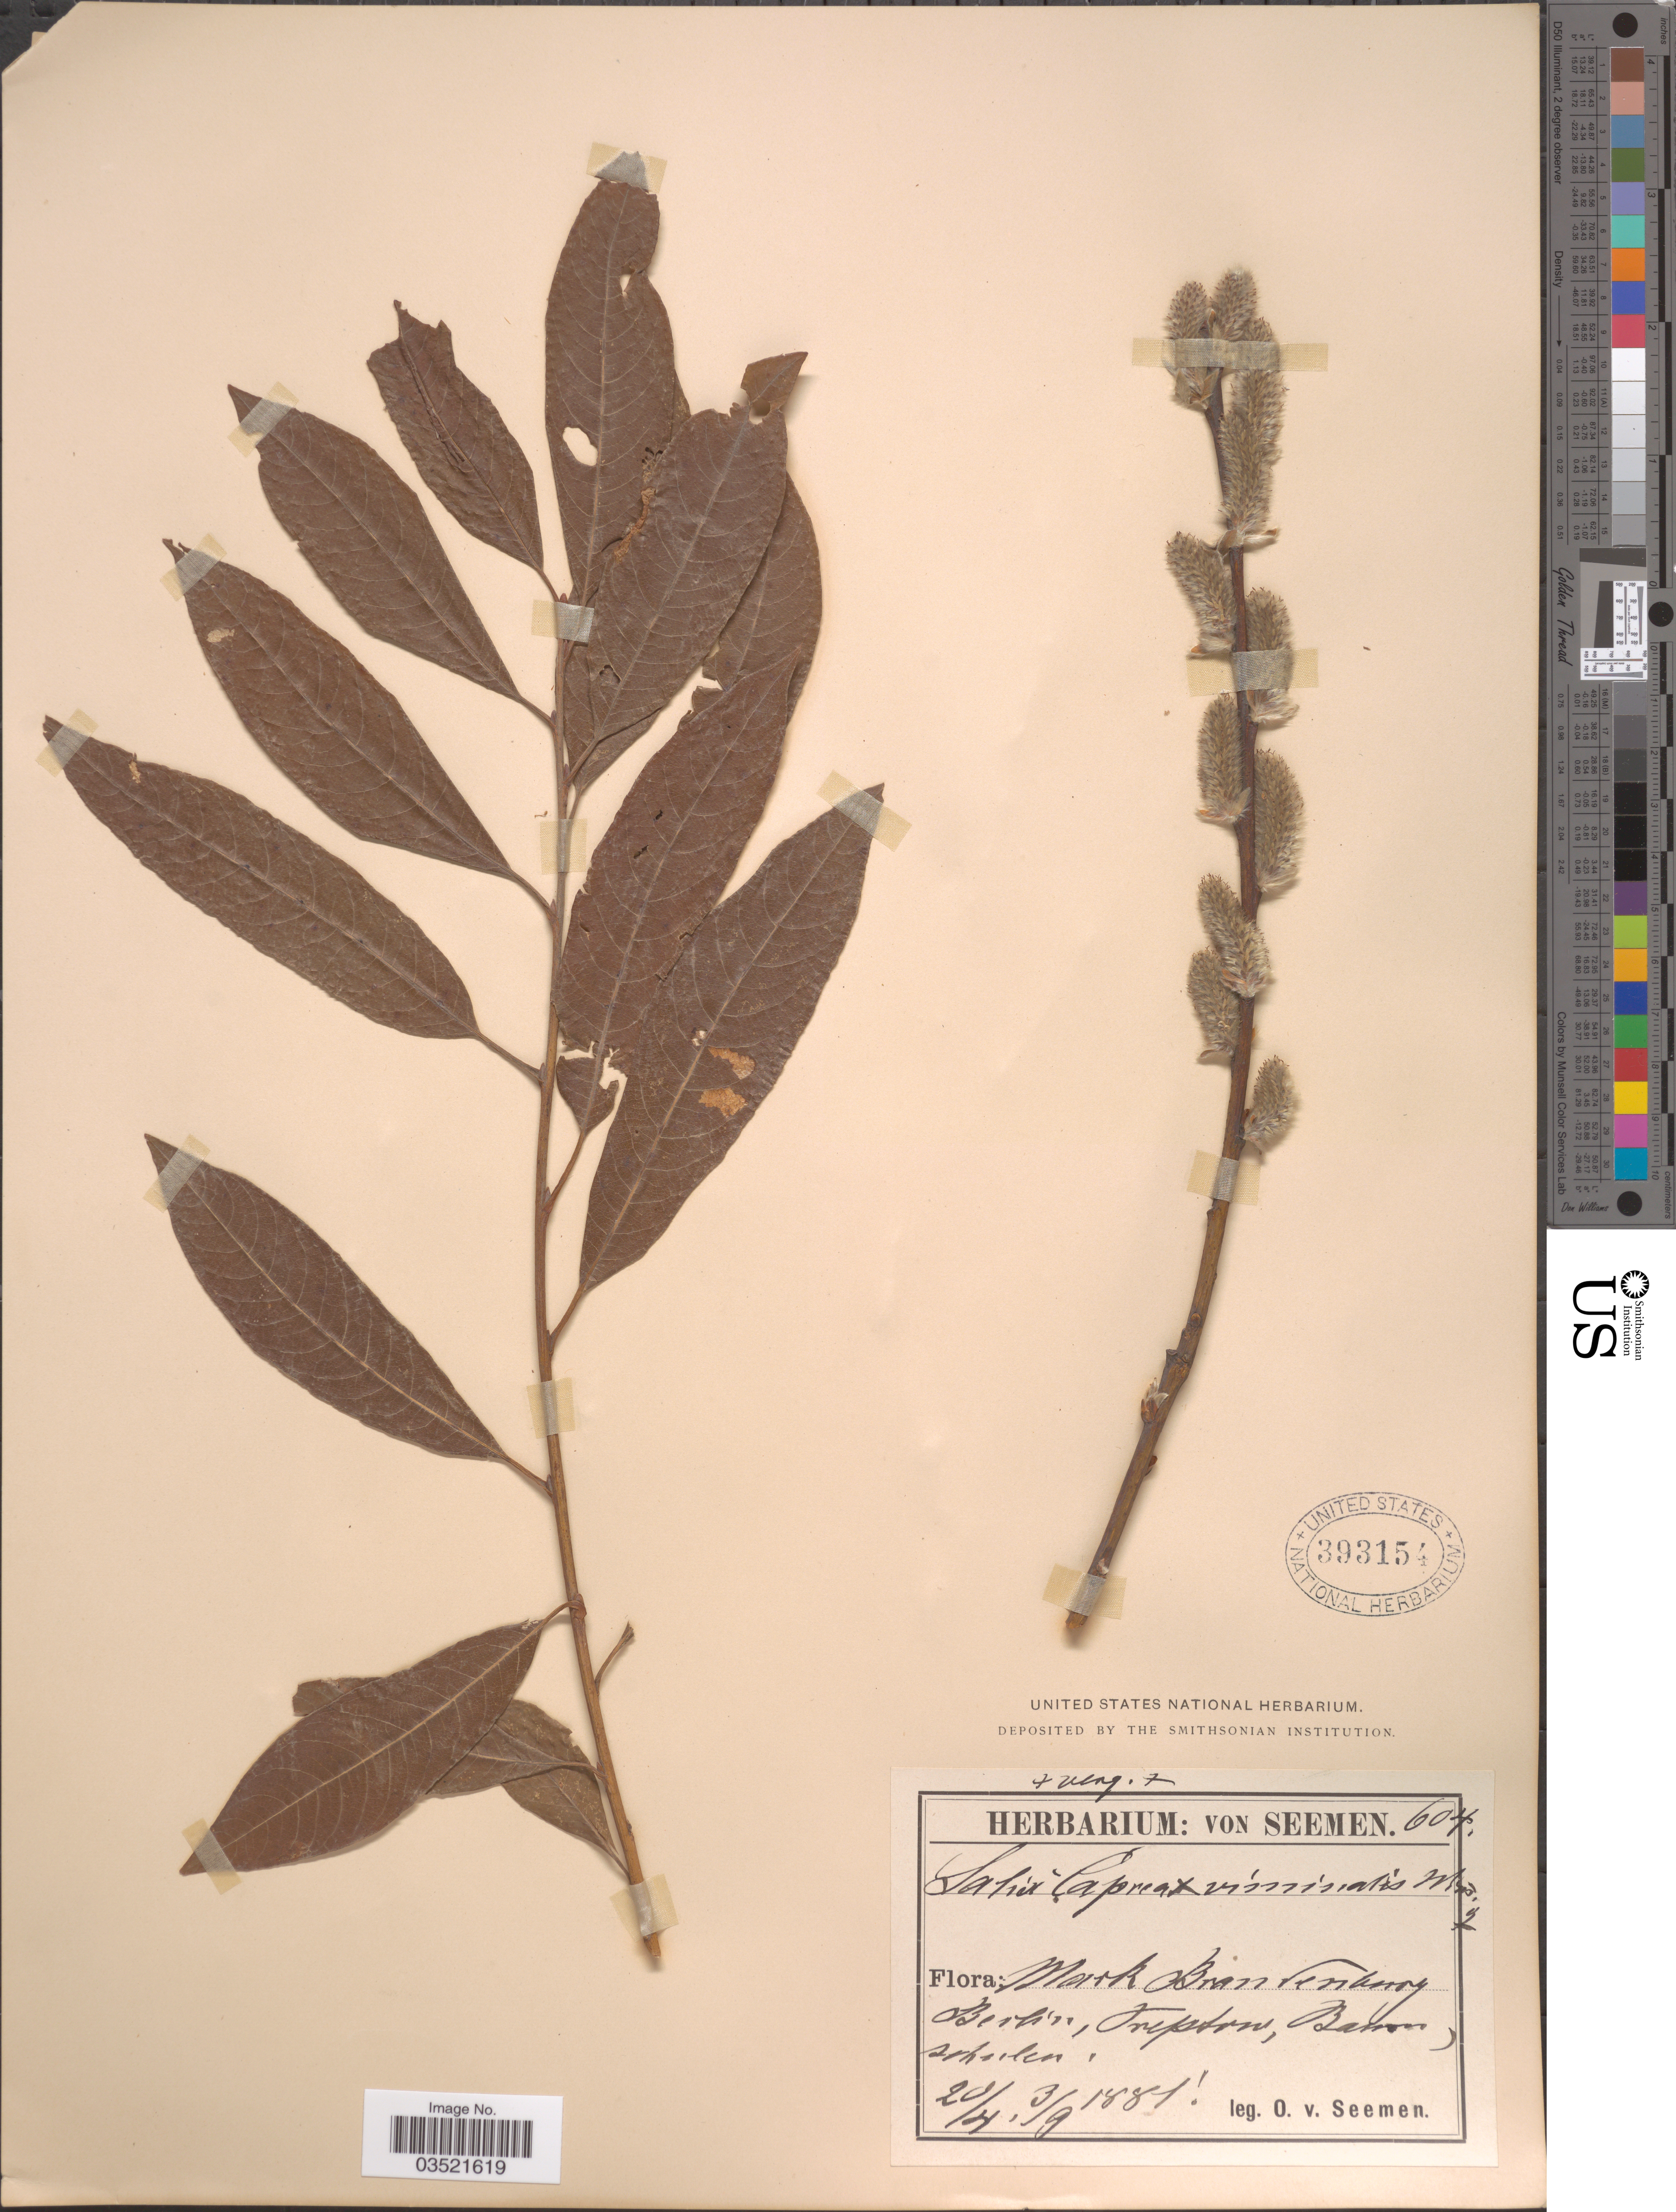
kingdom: Plantae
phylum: Tracheophyta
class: Magnoliopsida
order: Malpighiales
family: Salicaceae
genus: Salix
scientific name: Salix caprea x S. viminalis L.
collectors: K. O. von Seemen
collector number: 604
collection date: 1881-04-20/1881-09-03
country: Germany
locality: Mark Brandenburg, Berlin, Treptow, Baumschulen.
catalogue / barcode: US 393154